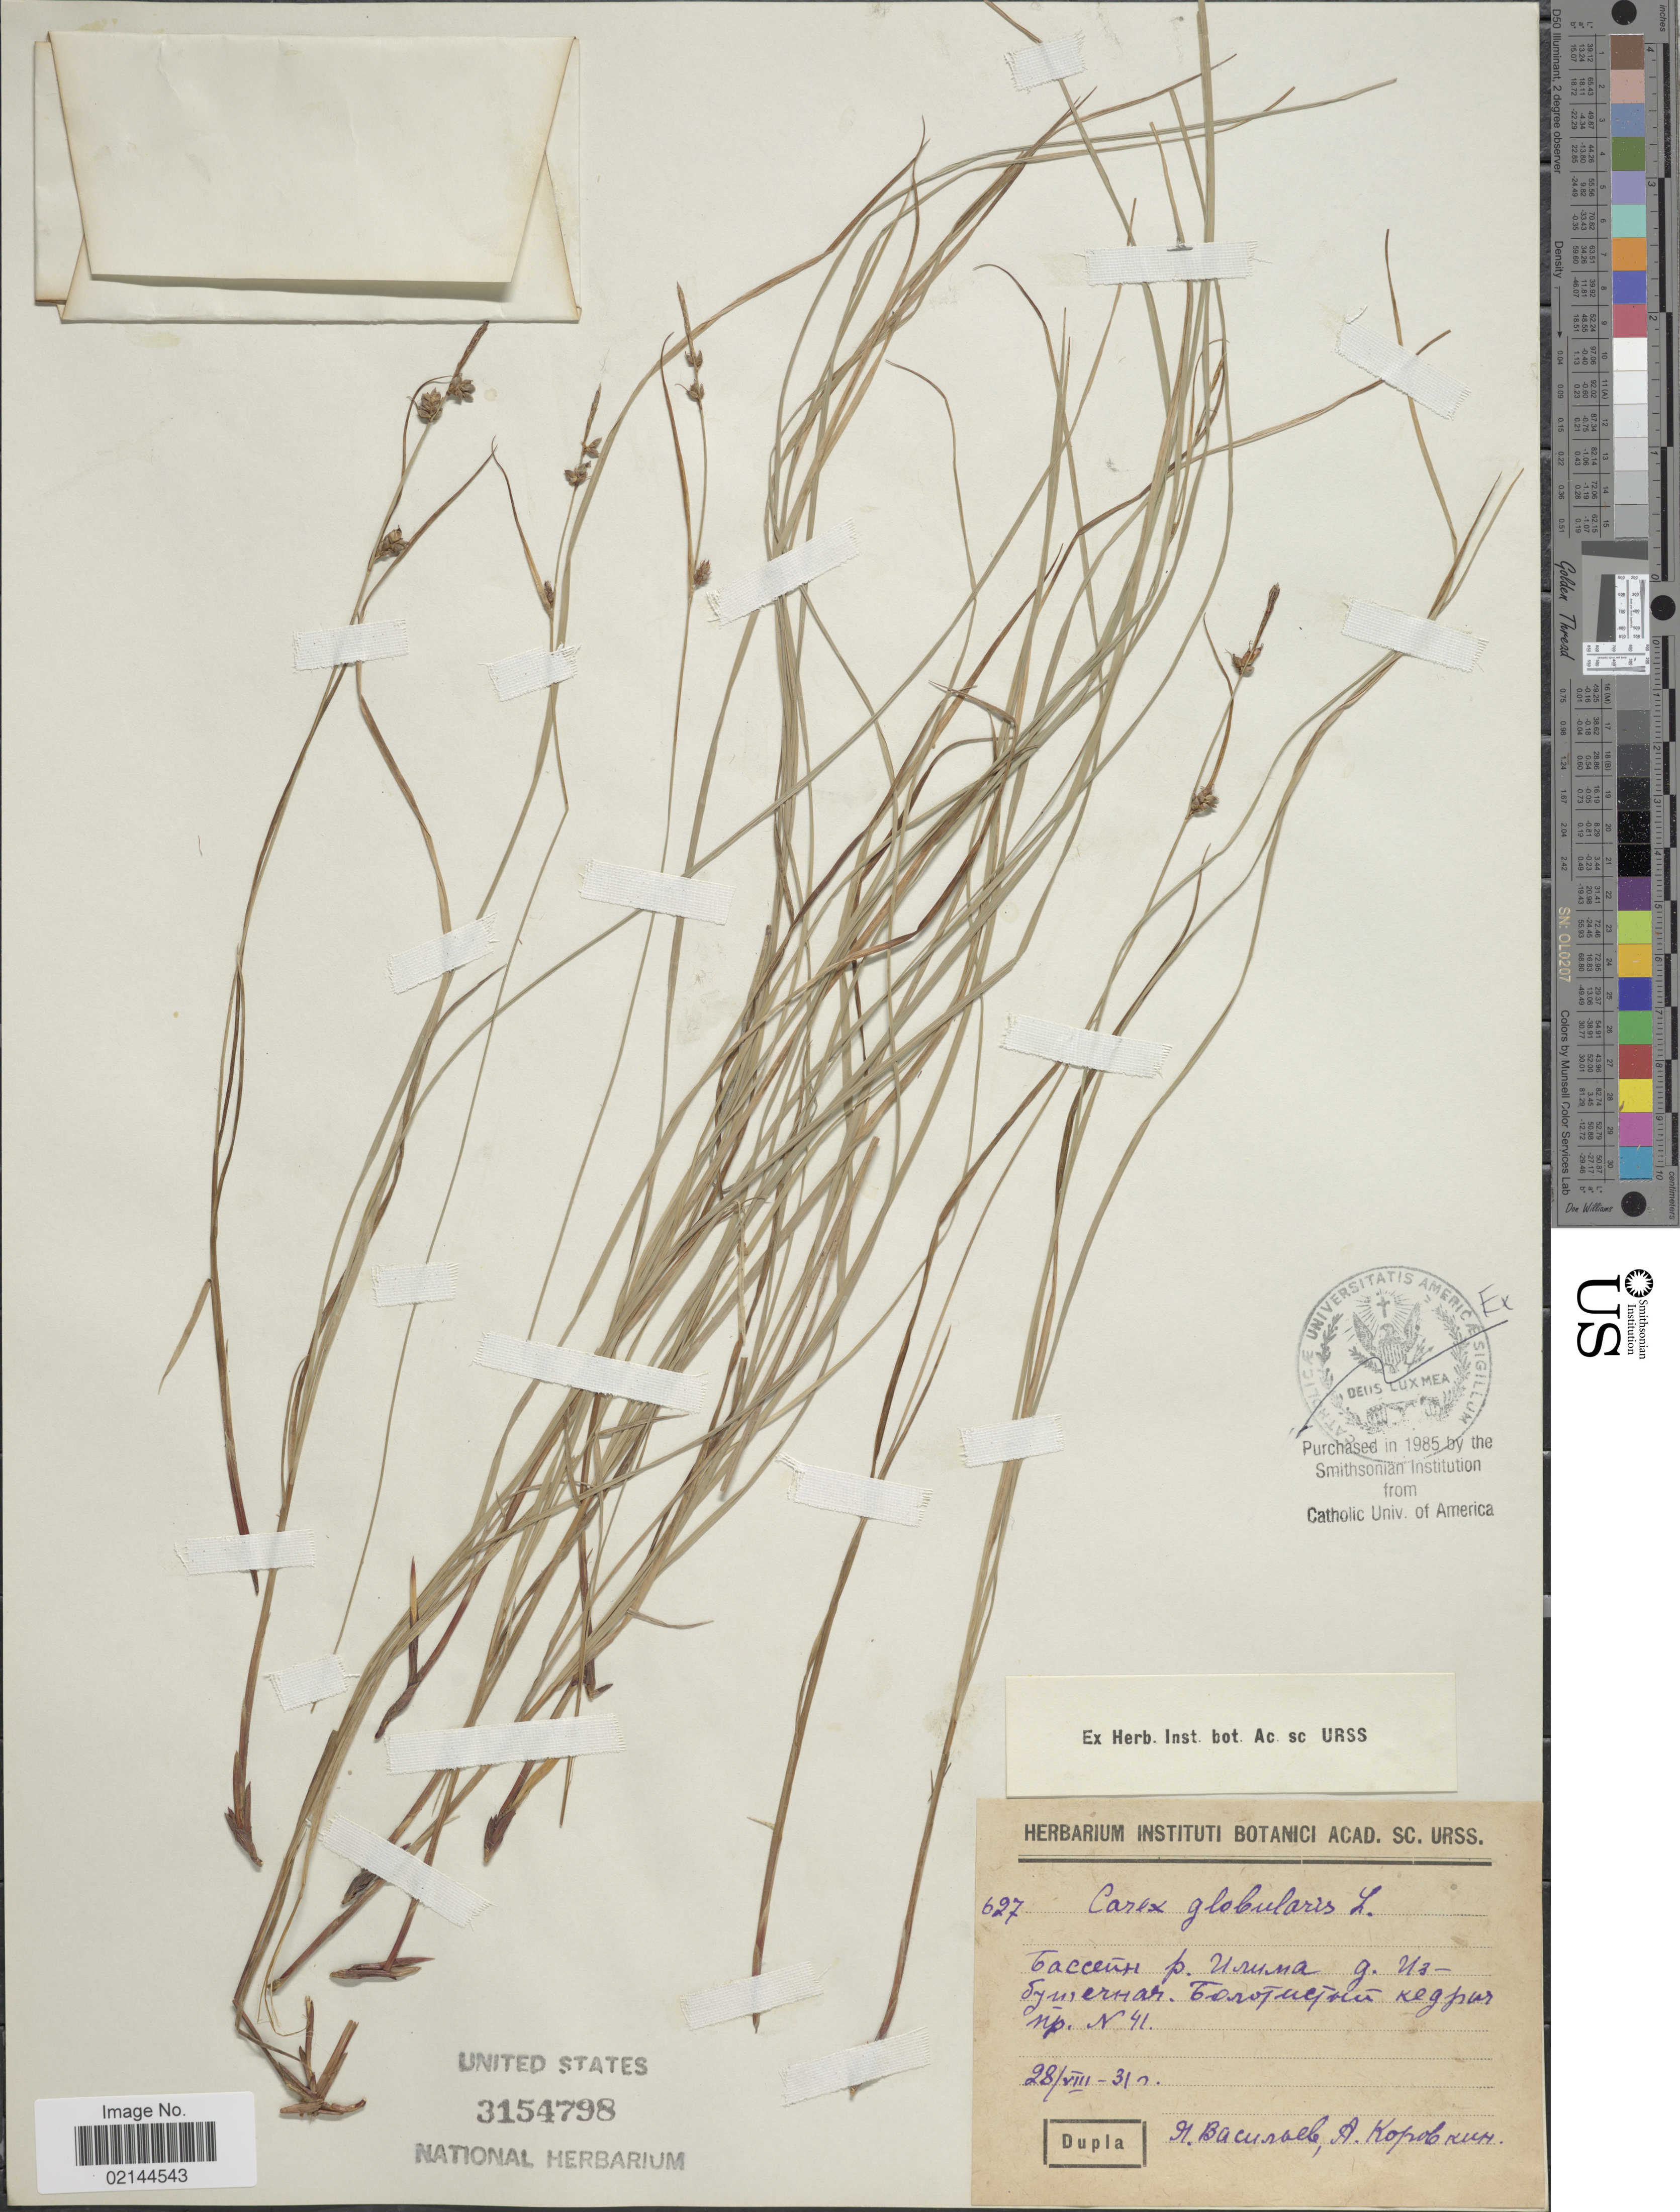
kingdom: Plantae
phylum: Tracheophyta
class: Liliopsida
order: Poales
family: Cyperaceae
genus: Carex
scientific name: Carex globularis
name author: L.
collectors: Collector illegible & Collector illegible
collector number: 627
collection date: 1931-08-28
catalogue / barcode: US 3154798